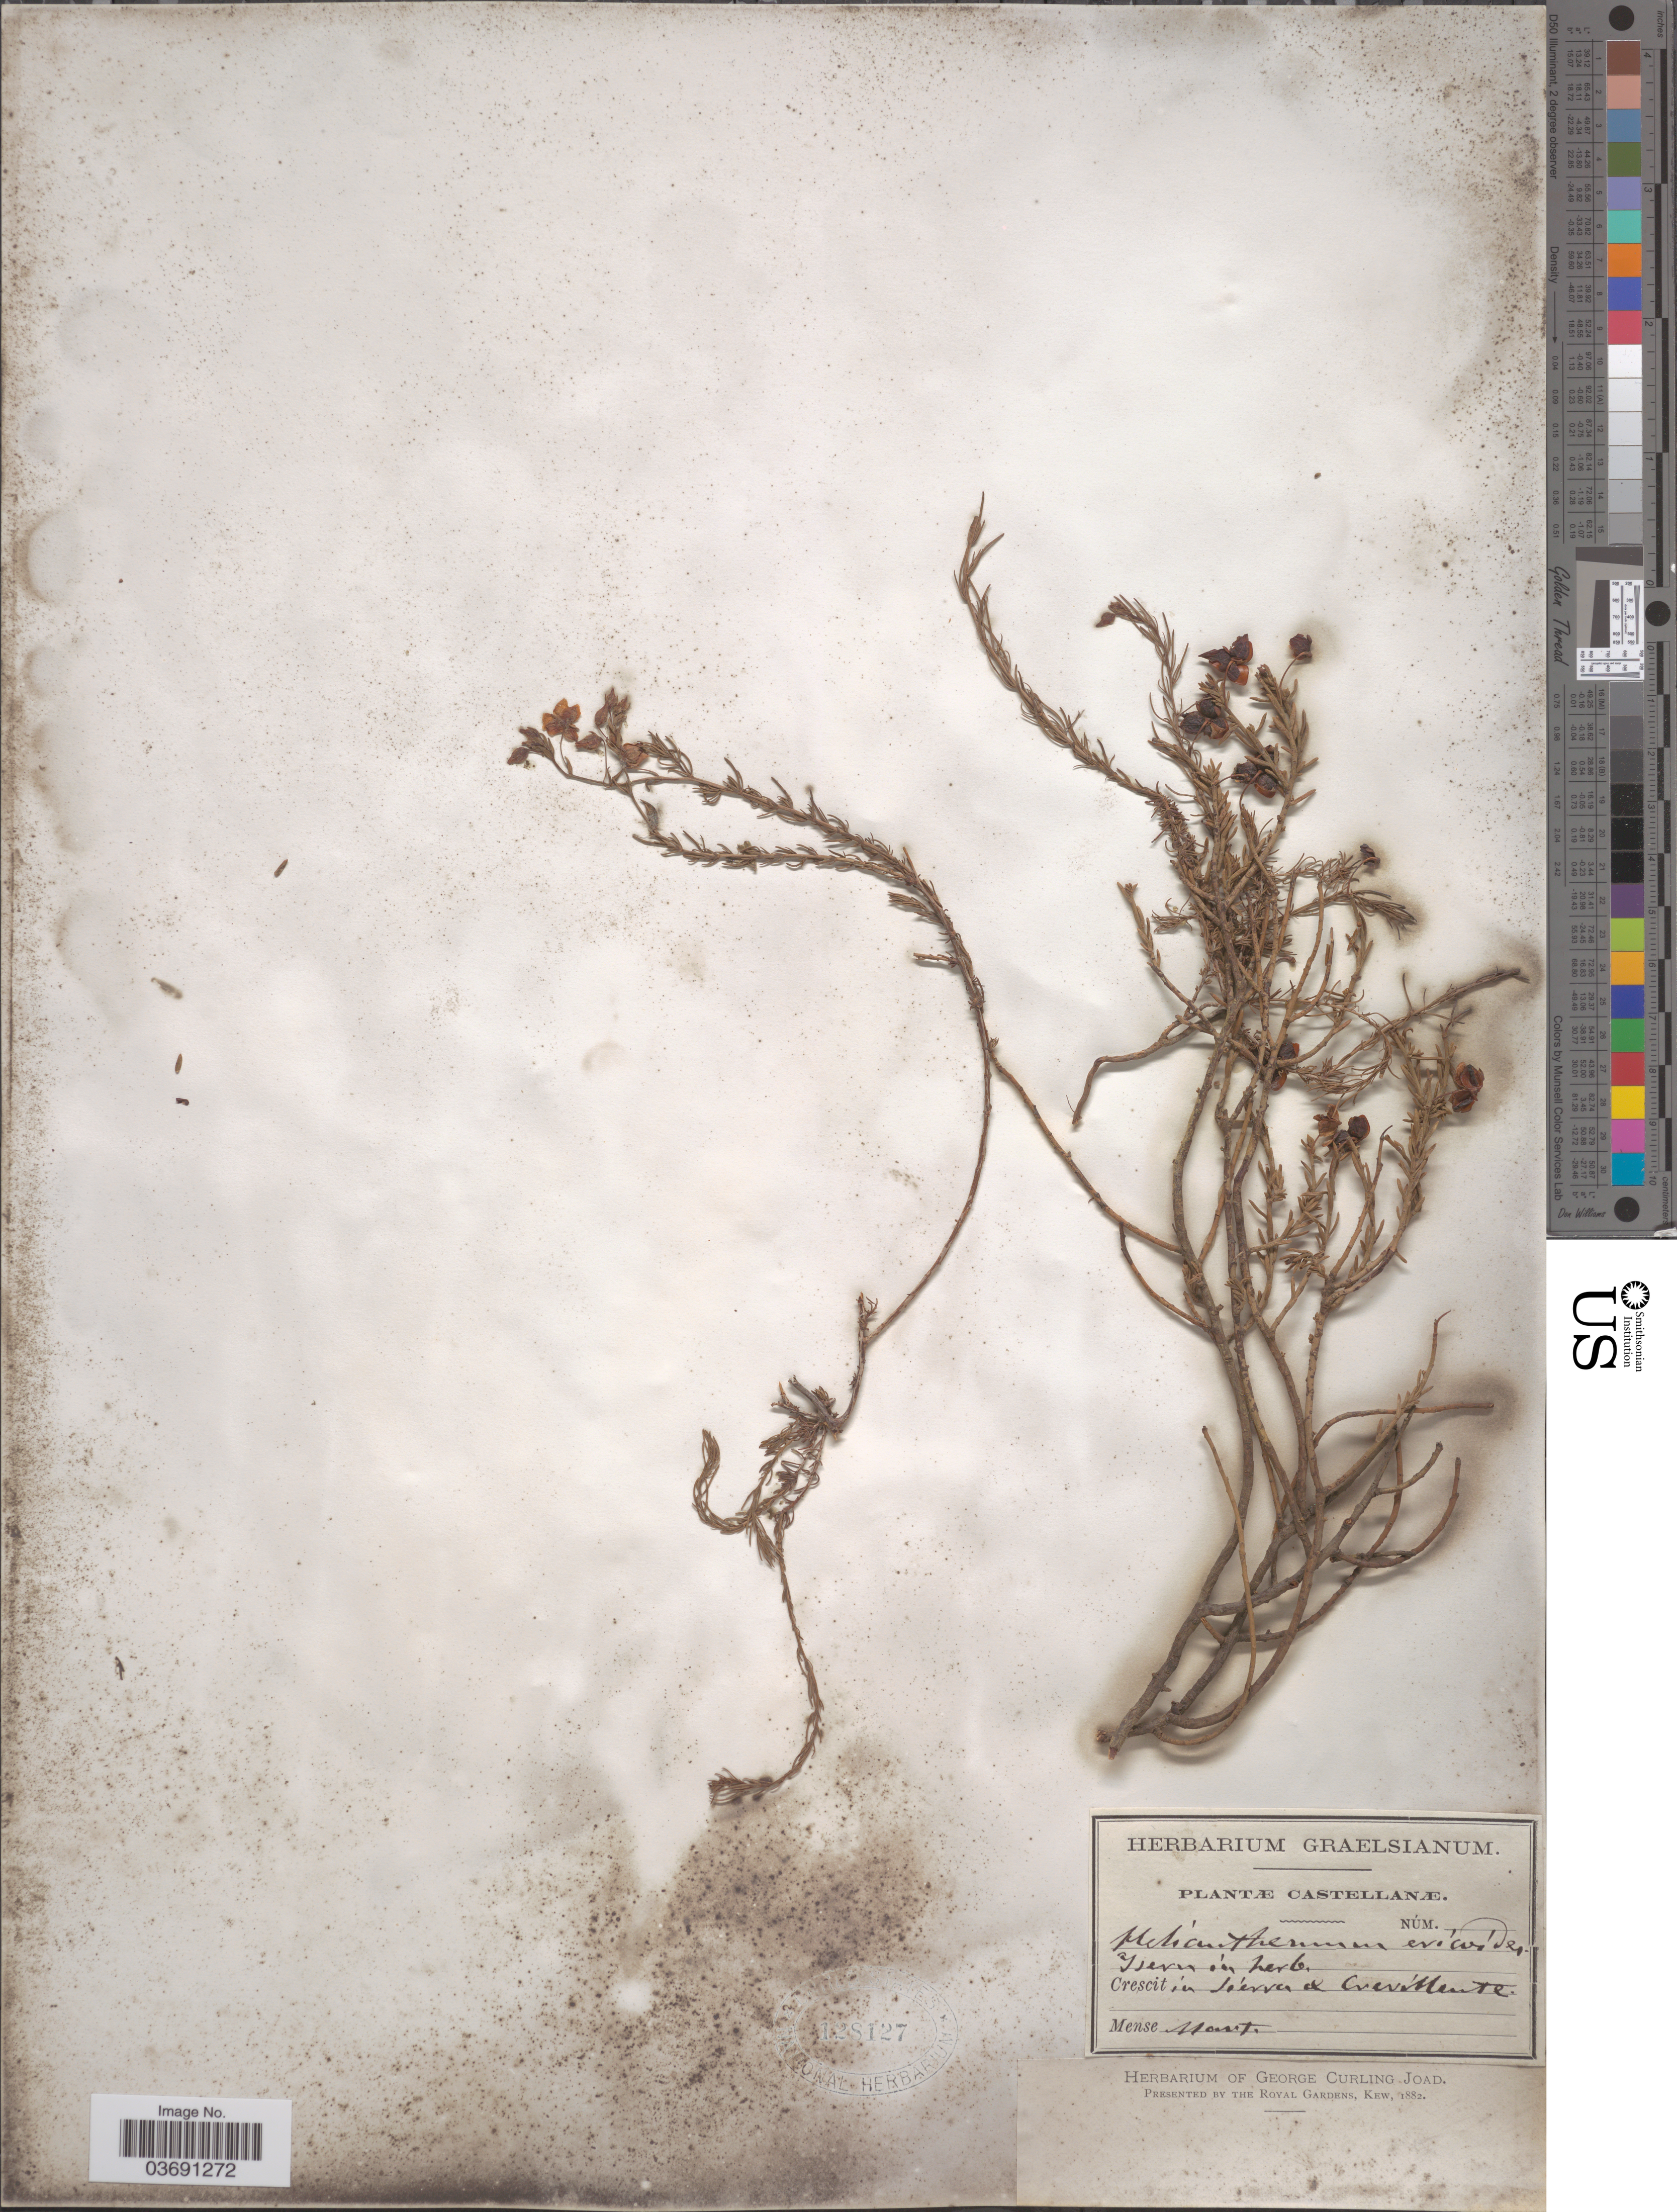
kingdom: Plantae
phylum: Tracheophyta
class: Magnoliopsida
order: Malvales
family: Cistaceae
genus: Fumana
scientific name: Fumana ericoides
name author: (Cav.) Gand.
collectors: ex Herb. Graelsianum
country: Spain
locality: Castellanæ. In Sierra de Crevillente.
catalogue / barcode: US 128127